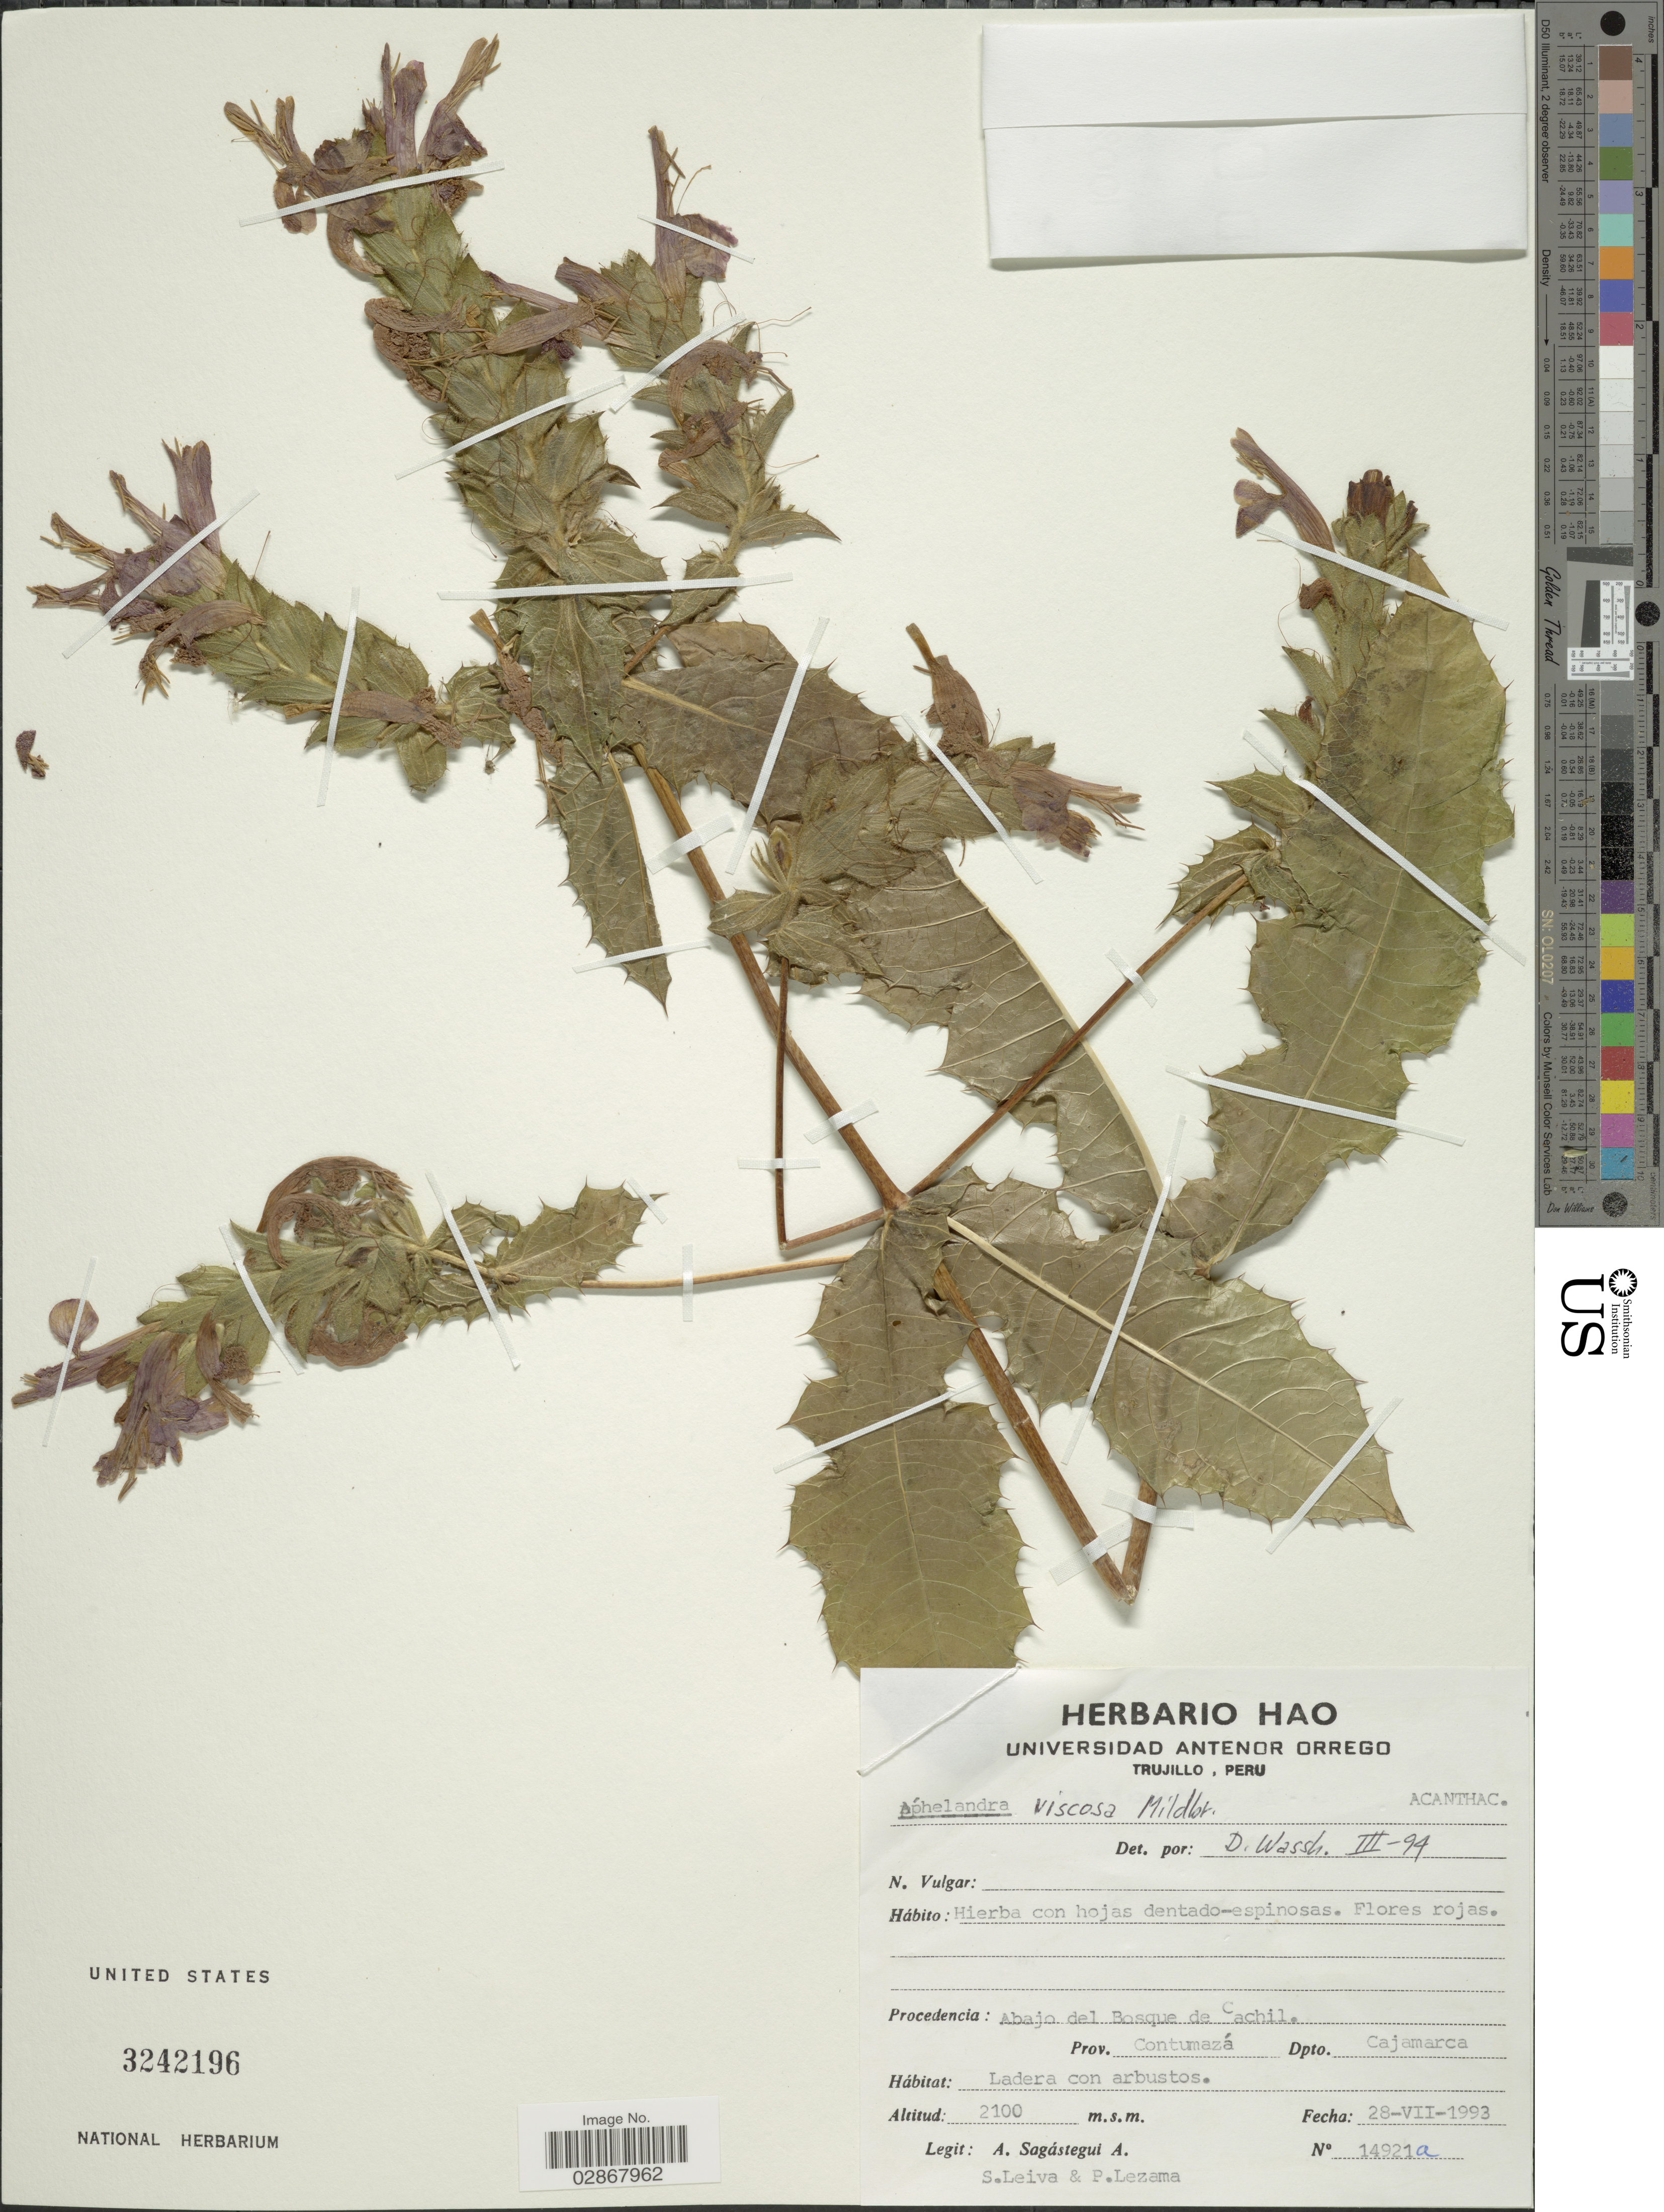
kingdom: Plantae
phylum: Tracheophyta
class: Magnoliopsida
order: Lamiales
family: Acanthaceae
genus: Aphelandra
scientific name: Aphelandra viscosa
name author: Mildbr.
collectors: A. Sagástegui A., S. Leiva & P. Lezama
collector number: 14921a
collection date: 1993-07-28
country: Peru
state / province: Cajamarca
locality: Procedencia: Abajo del Bosque de Cachil. Prov. Contumazá. Dpto. Cajamarca.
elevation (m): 2100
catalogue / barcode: US 3242196